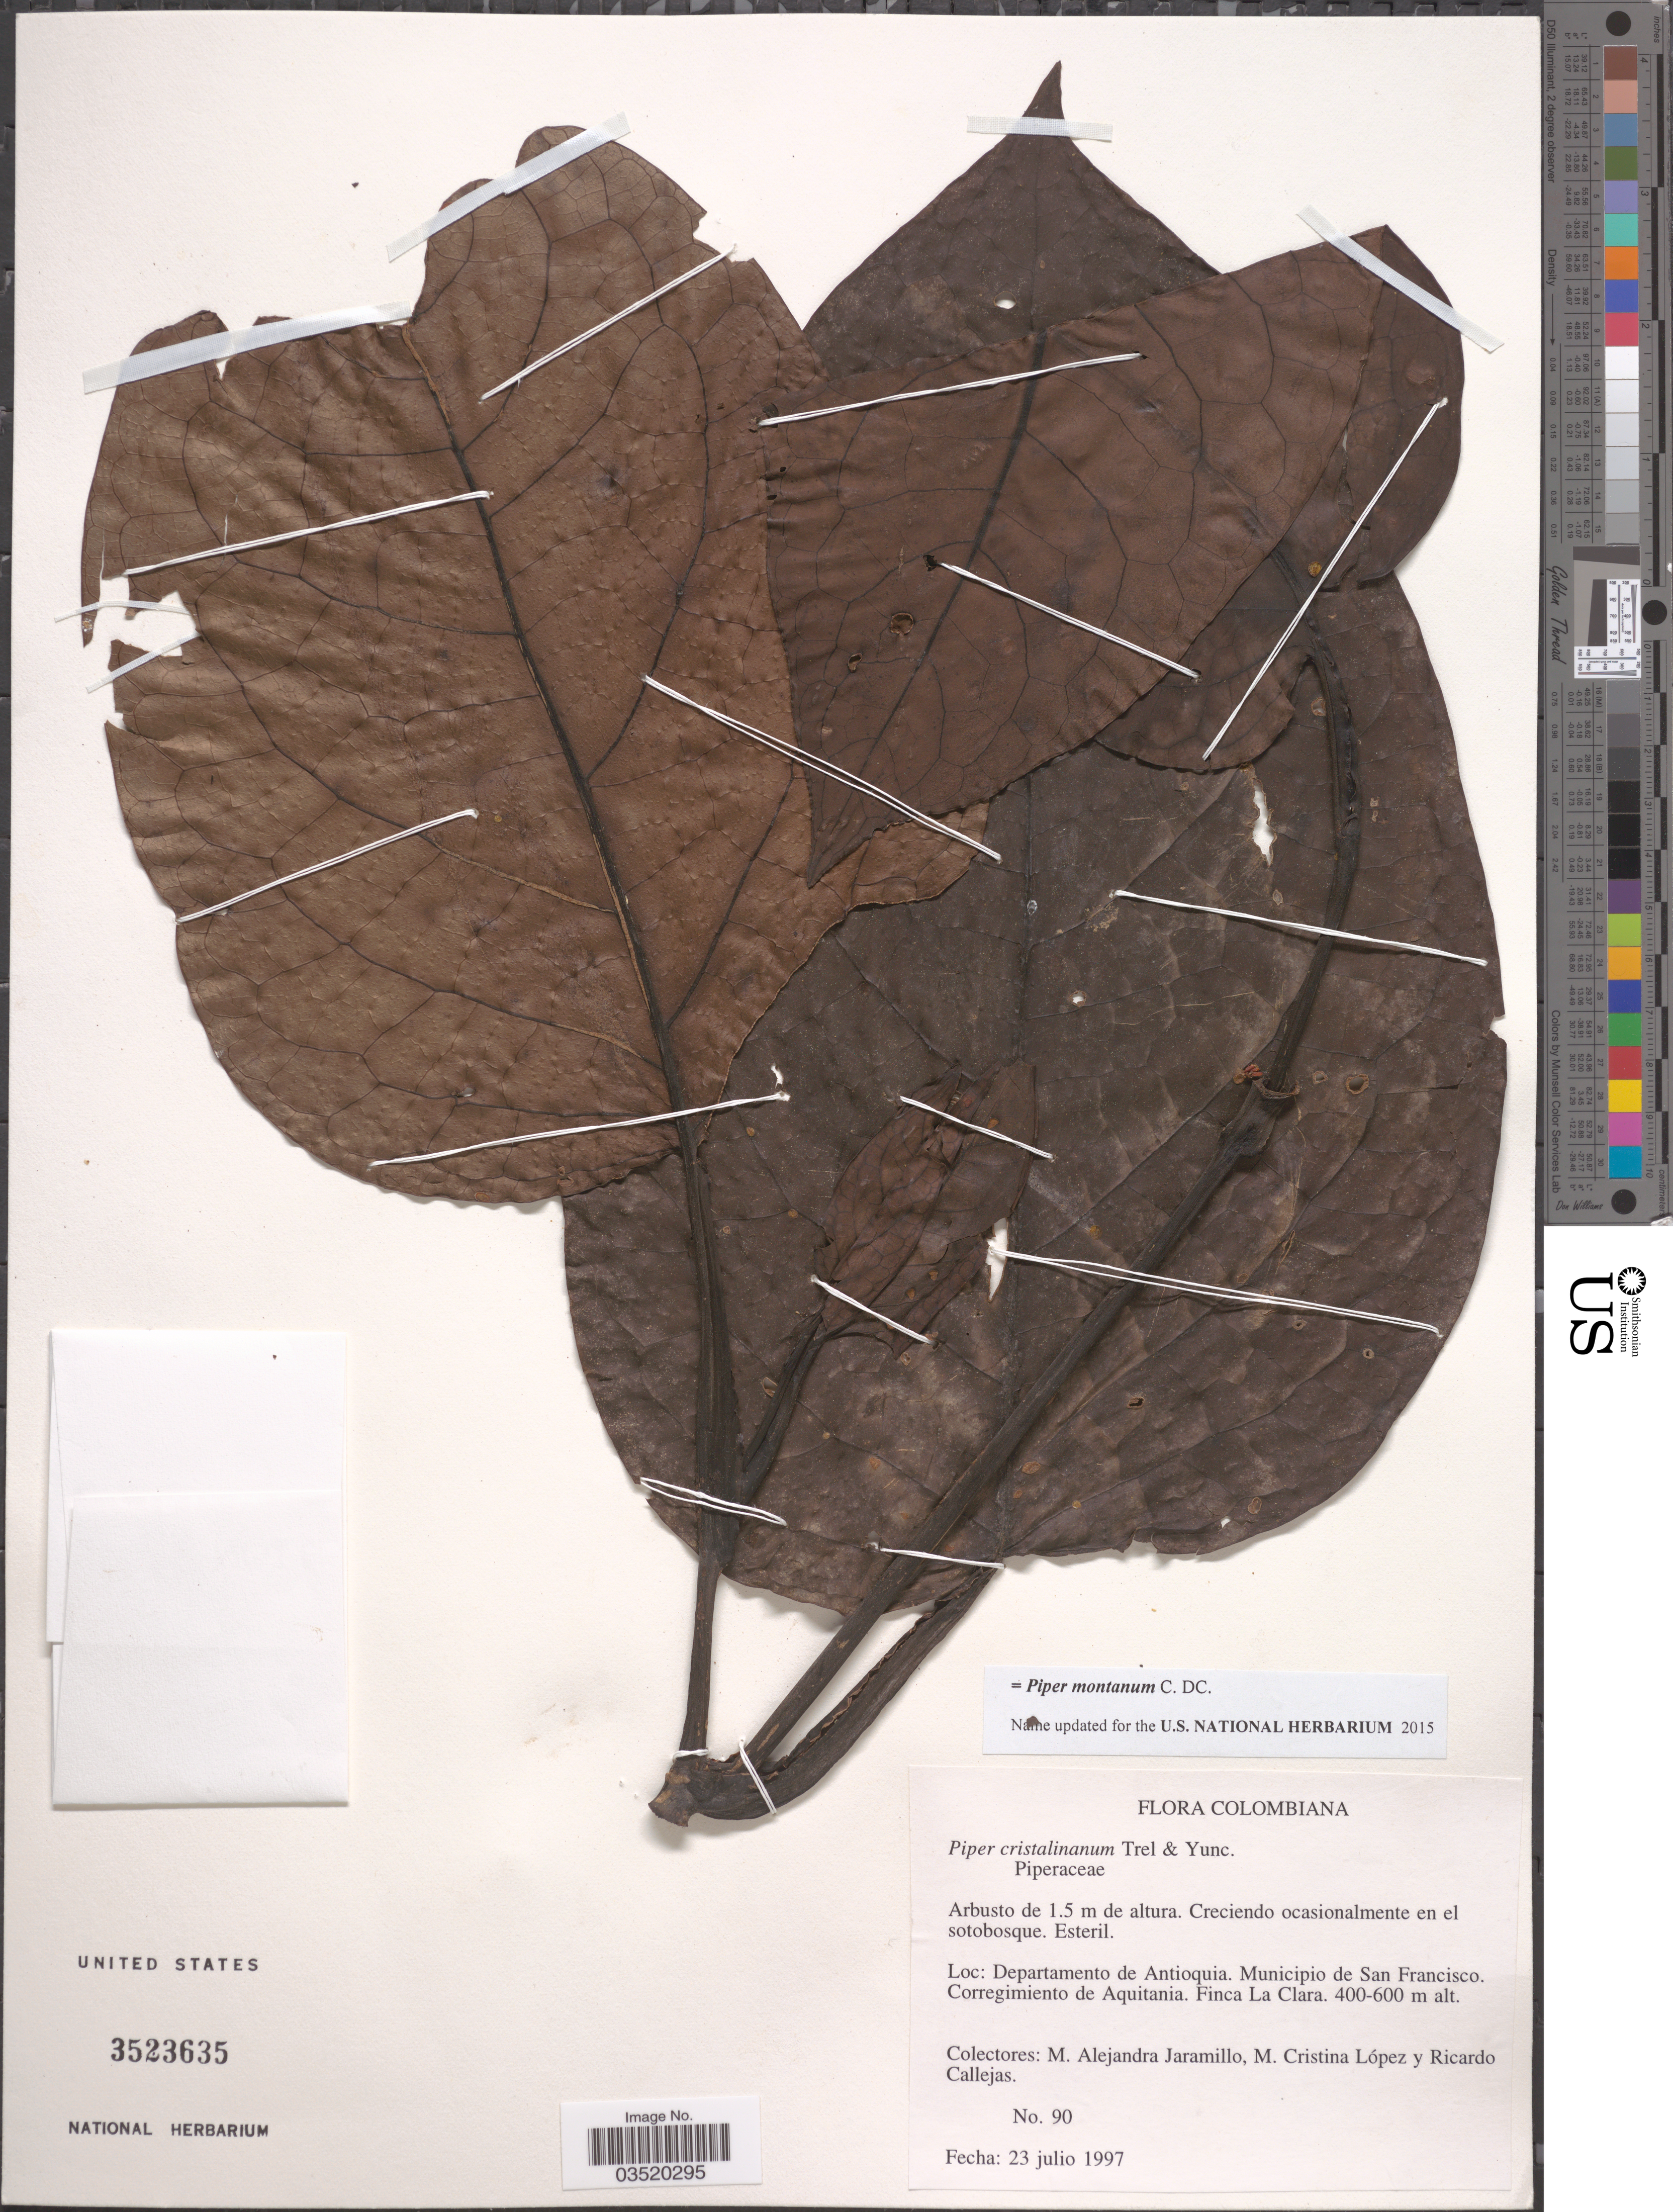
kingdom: Plantae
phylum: Tracheophyta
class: Magnoliopsida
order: Piperales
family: Piperaceae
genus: Piper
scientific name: Piper montanum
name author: C. DC.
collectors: M. A. Jaramillo, M. Lopez & R. Callejas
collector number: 90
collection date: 1997-07-23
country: Colombia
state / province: Antioquia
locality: Departamento de Antioquia. Municipio de San Francisco. Corregimiento de Aquitania. Finca La Clara.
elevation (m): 400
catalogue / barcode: US 3523635